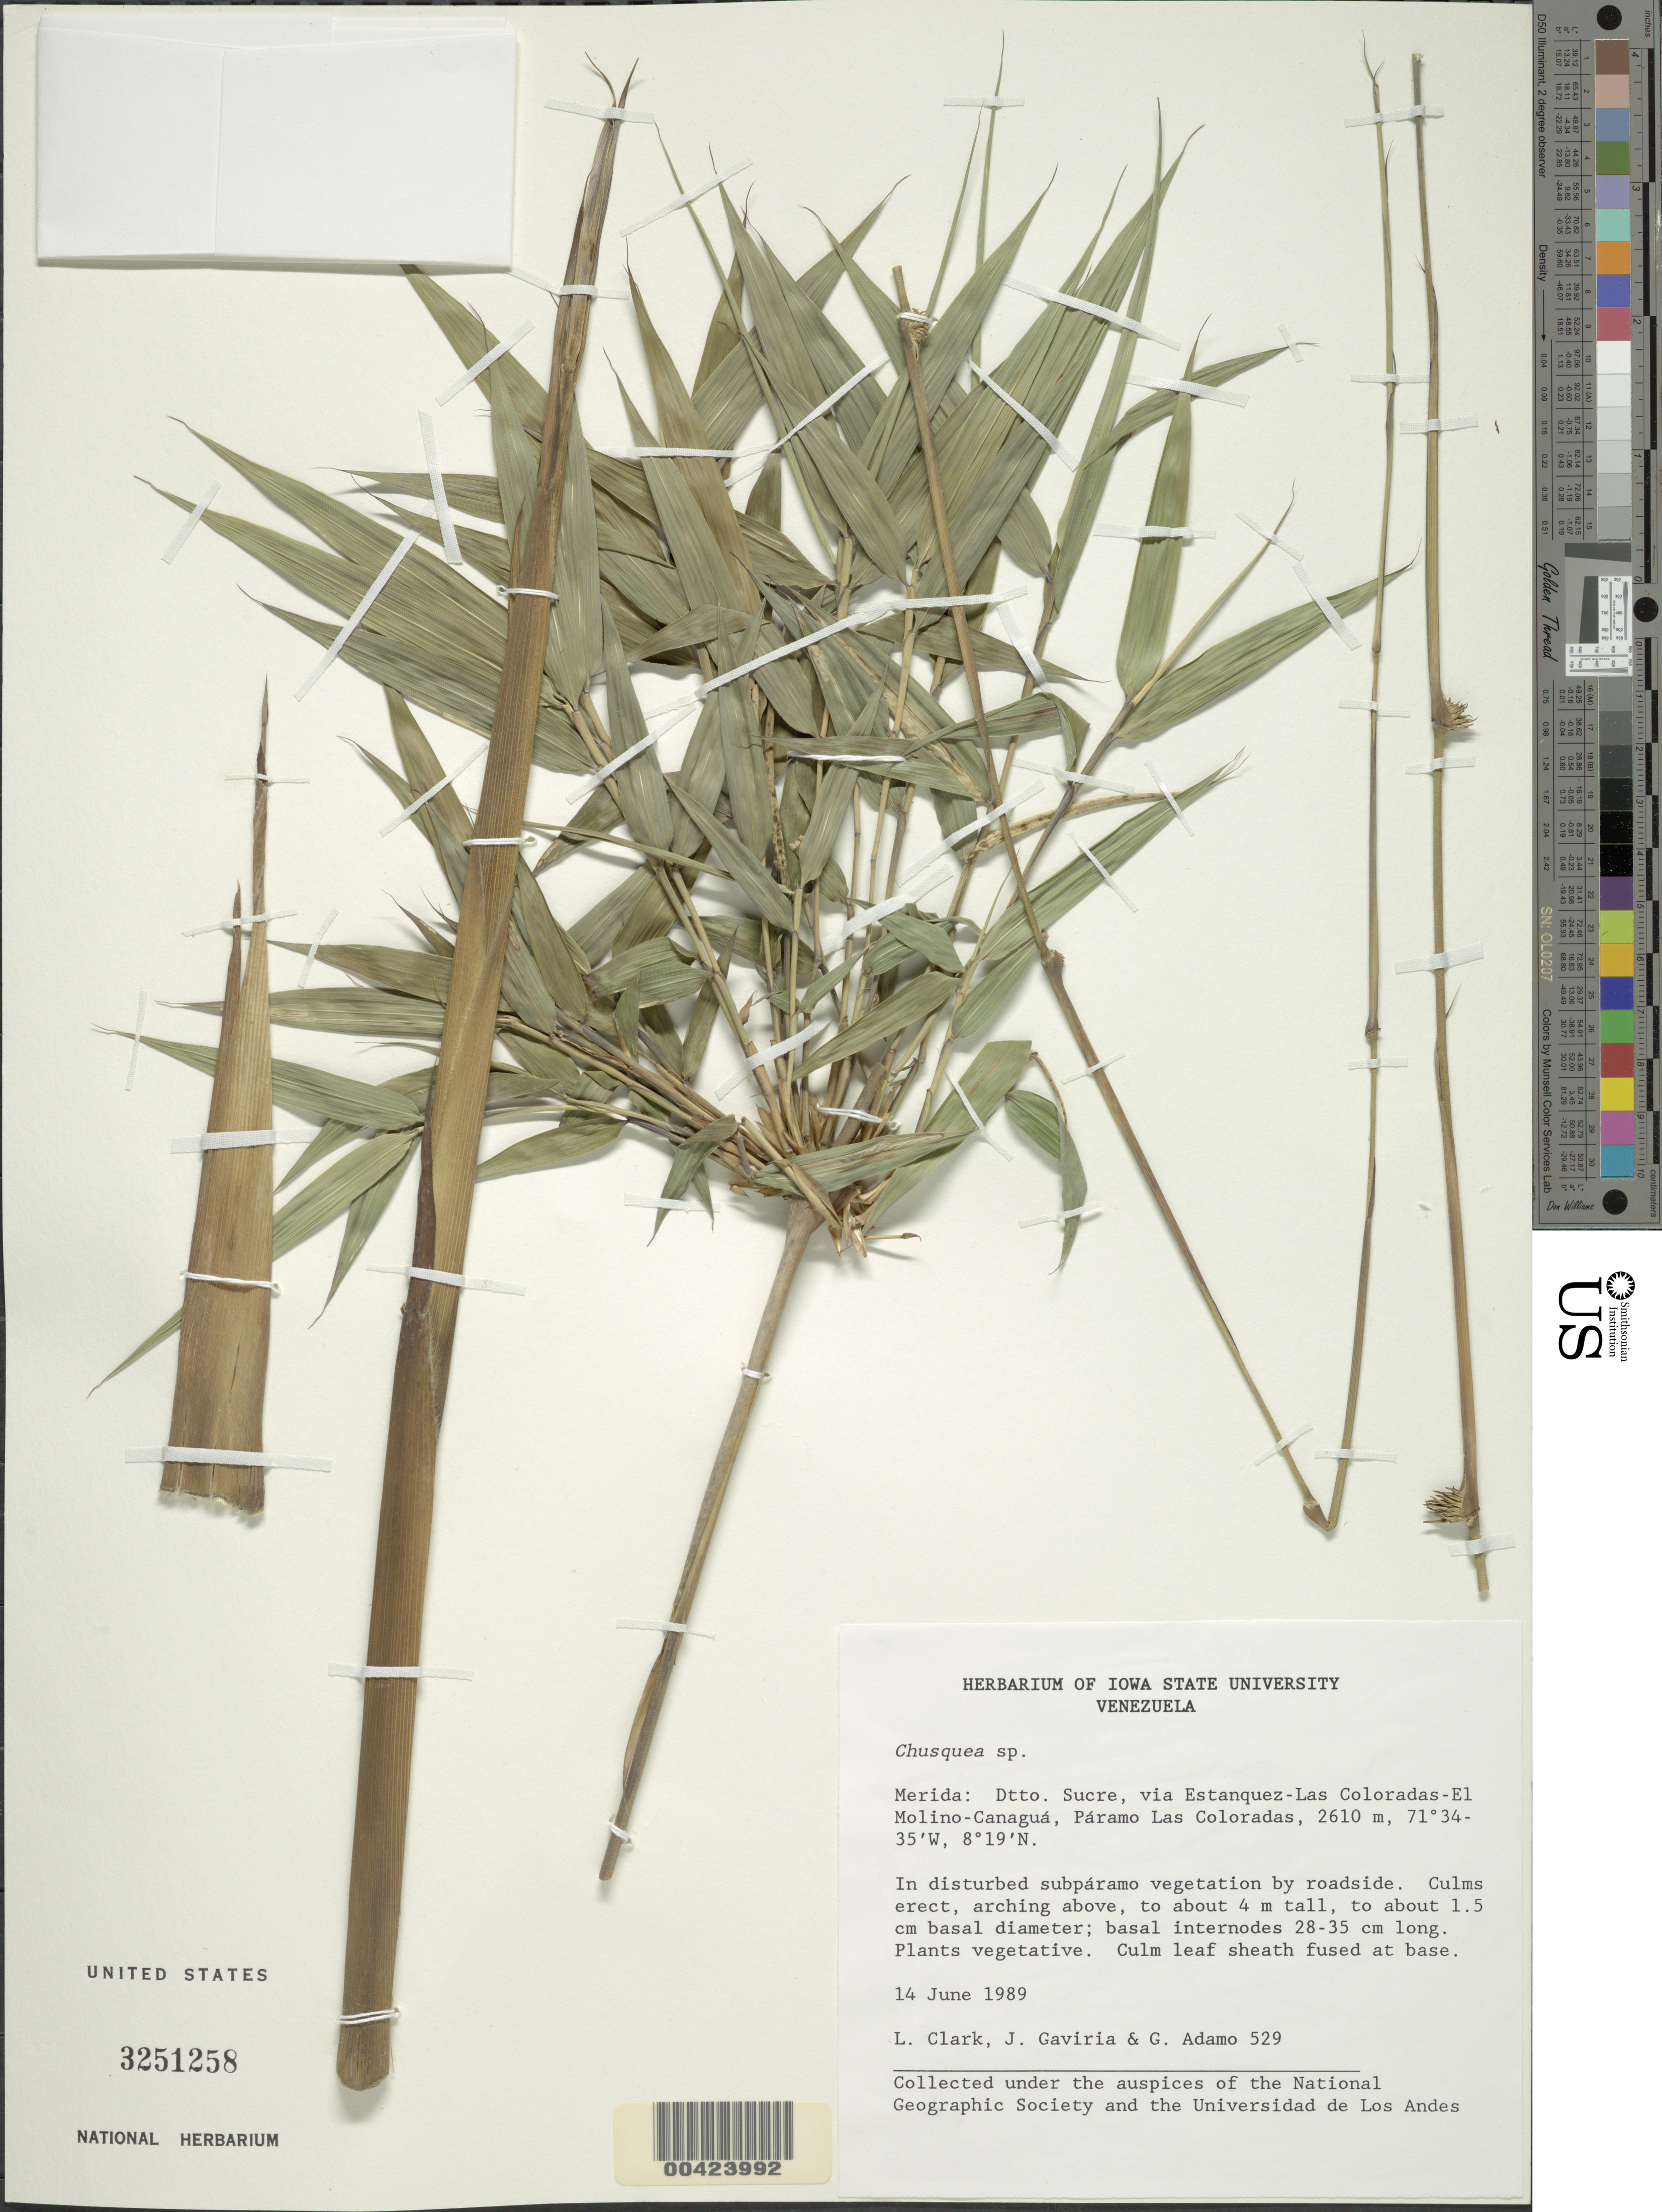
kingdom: Plantae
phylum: Tracheophyta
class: Liliopsida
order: Poales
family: Poaceae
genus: Chusquea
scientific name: Chusquea sp.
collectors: L. G. Clark, J. Gaviria & G. Adamo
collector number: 529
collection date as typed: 14 Jun 1989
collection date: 1989-06-14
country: Venezuela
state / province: Mérida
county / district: Sucre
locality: Paramo las coloradas, below; via estanquez - las coloradas - el molino - canagua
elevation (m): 2610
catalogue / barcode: US 3251258